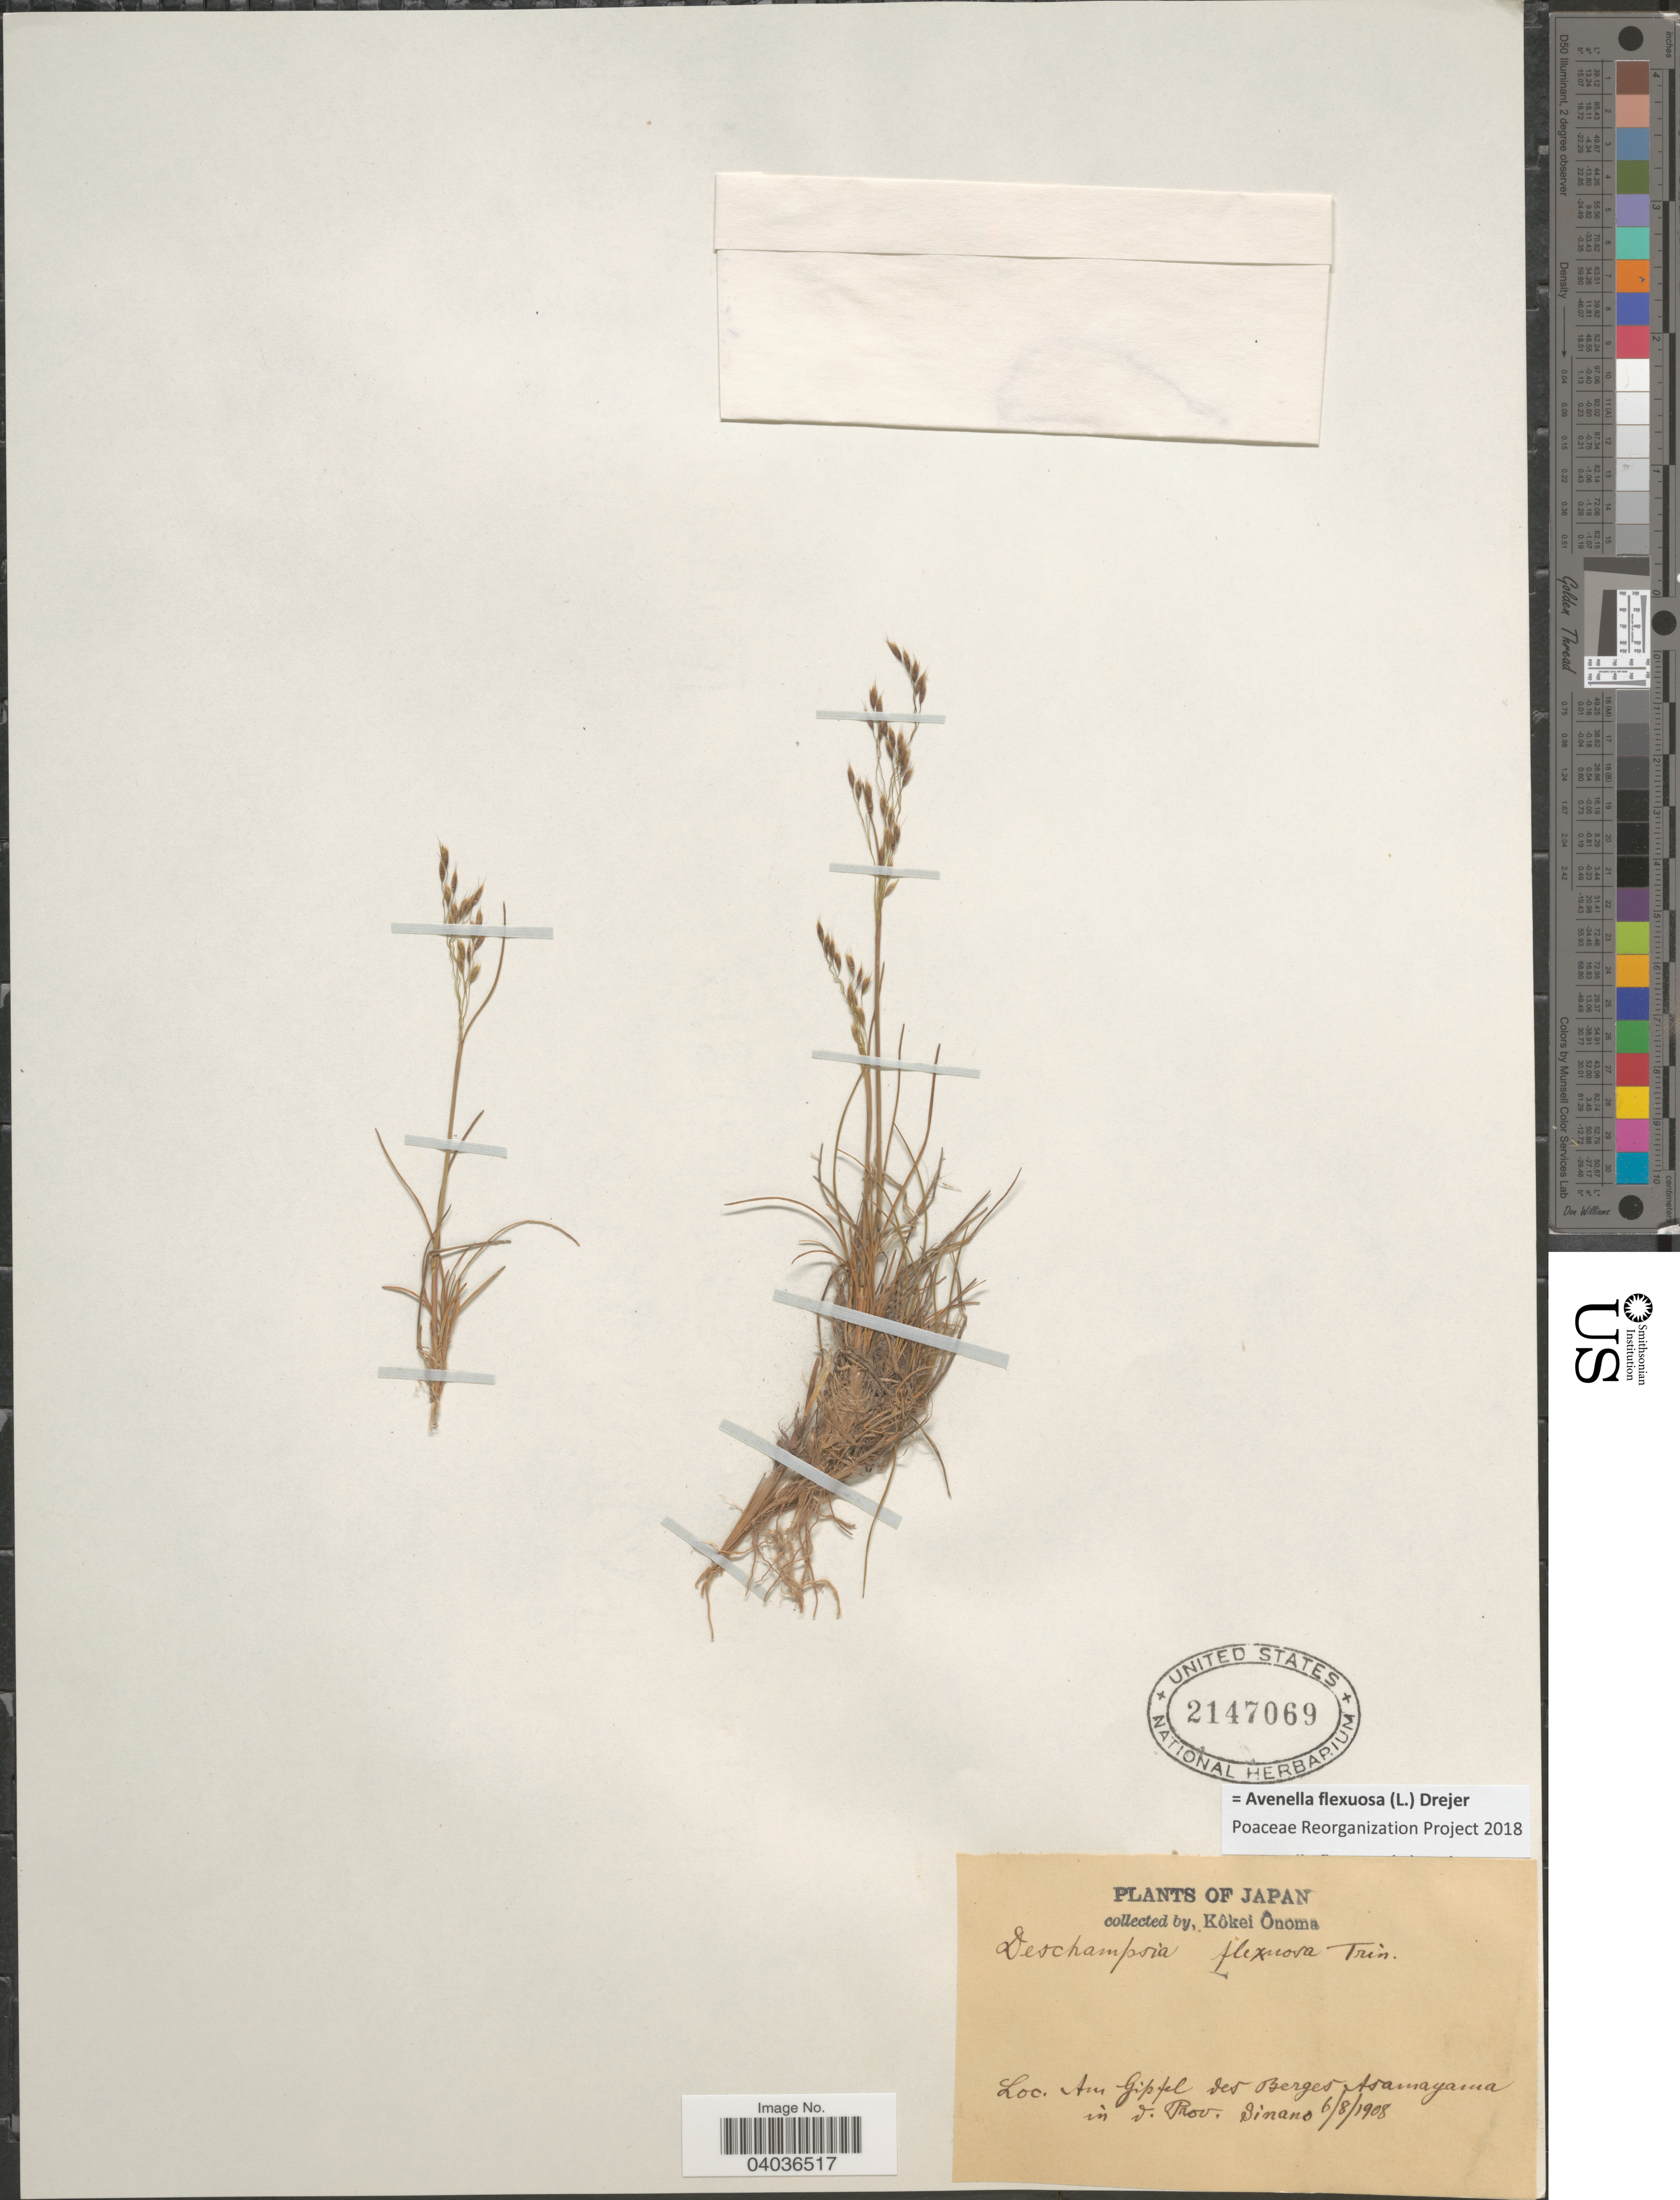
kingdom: Plantae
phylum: Tracheophyta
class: Liliopsida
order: Poales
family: Poaceae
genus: Avenella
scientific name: Avenella flexuosa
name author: (L.) Drejer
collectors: K. Onoma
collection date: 1908-08-06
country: Japan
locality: Am Gipfel des Berges Asamayama in d. Prov. Sinano.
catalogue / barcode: US 2147069